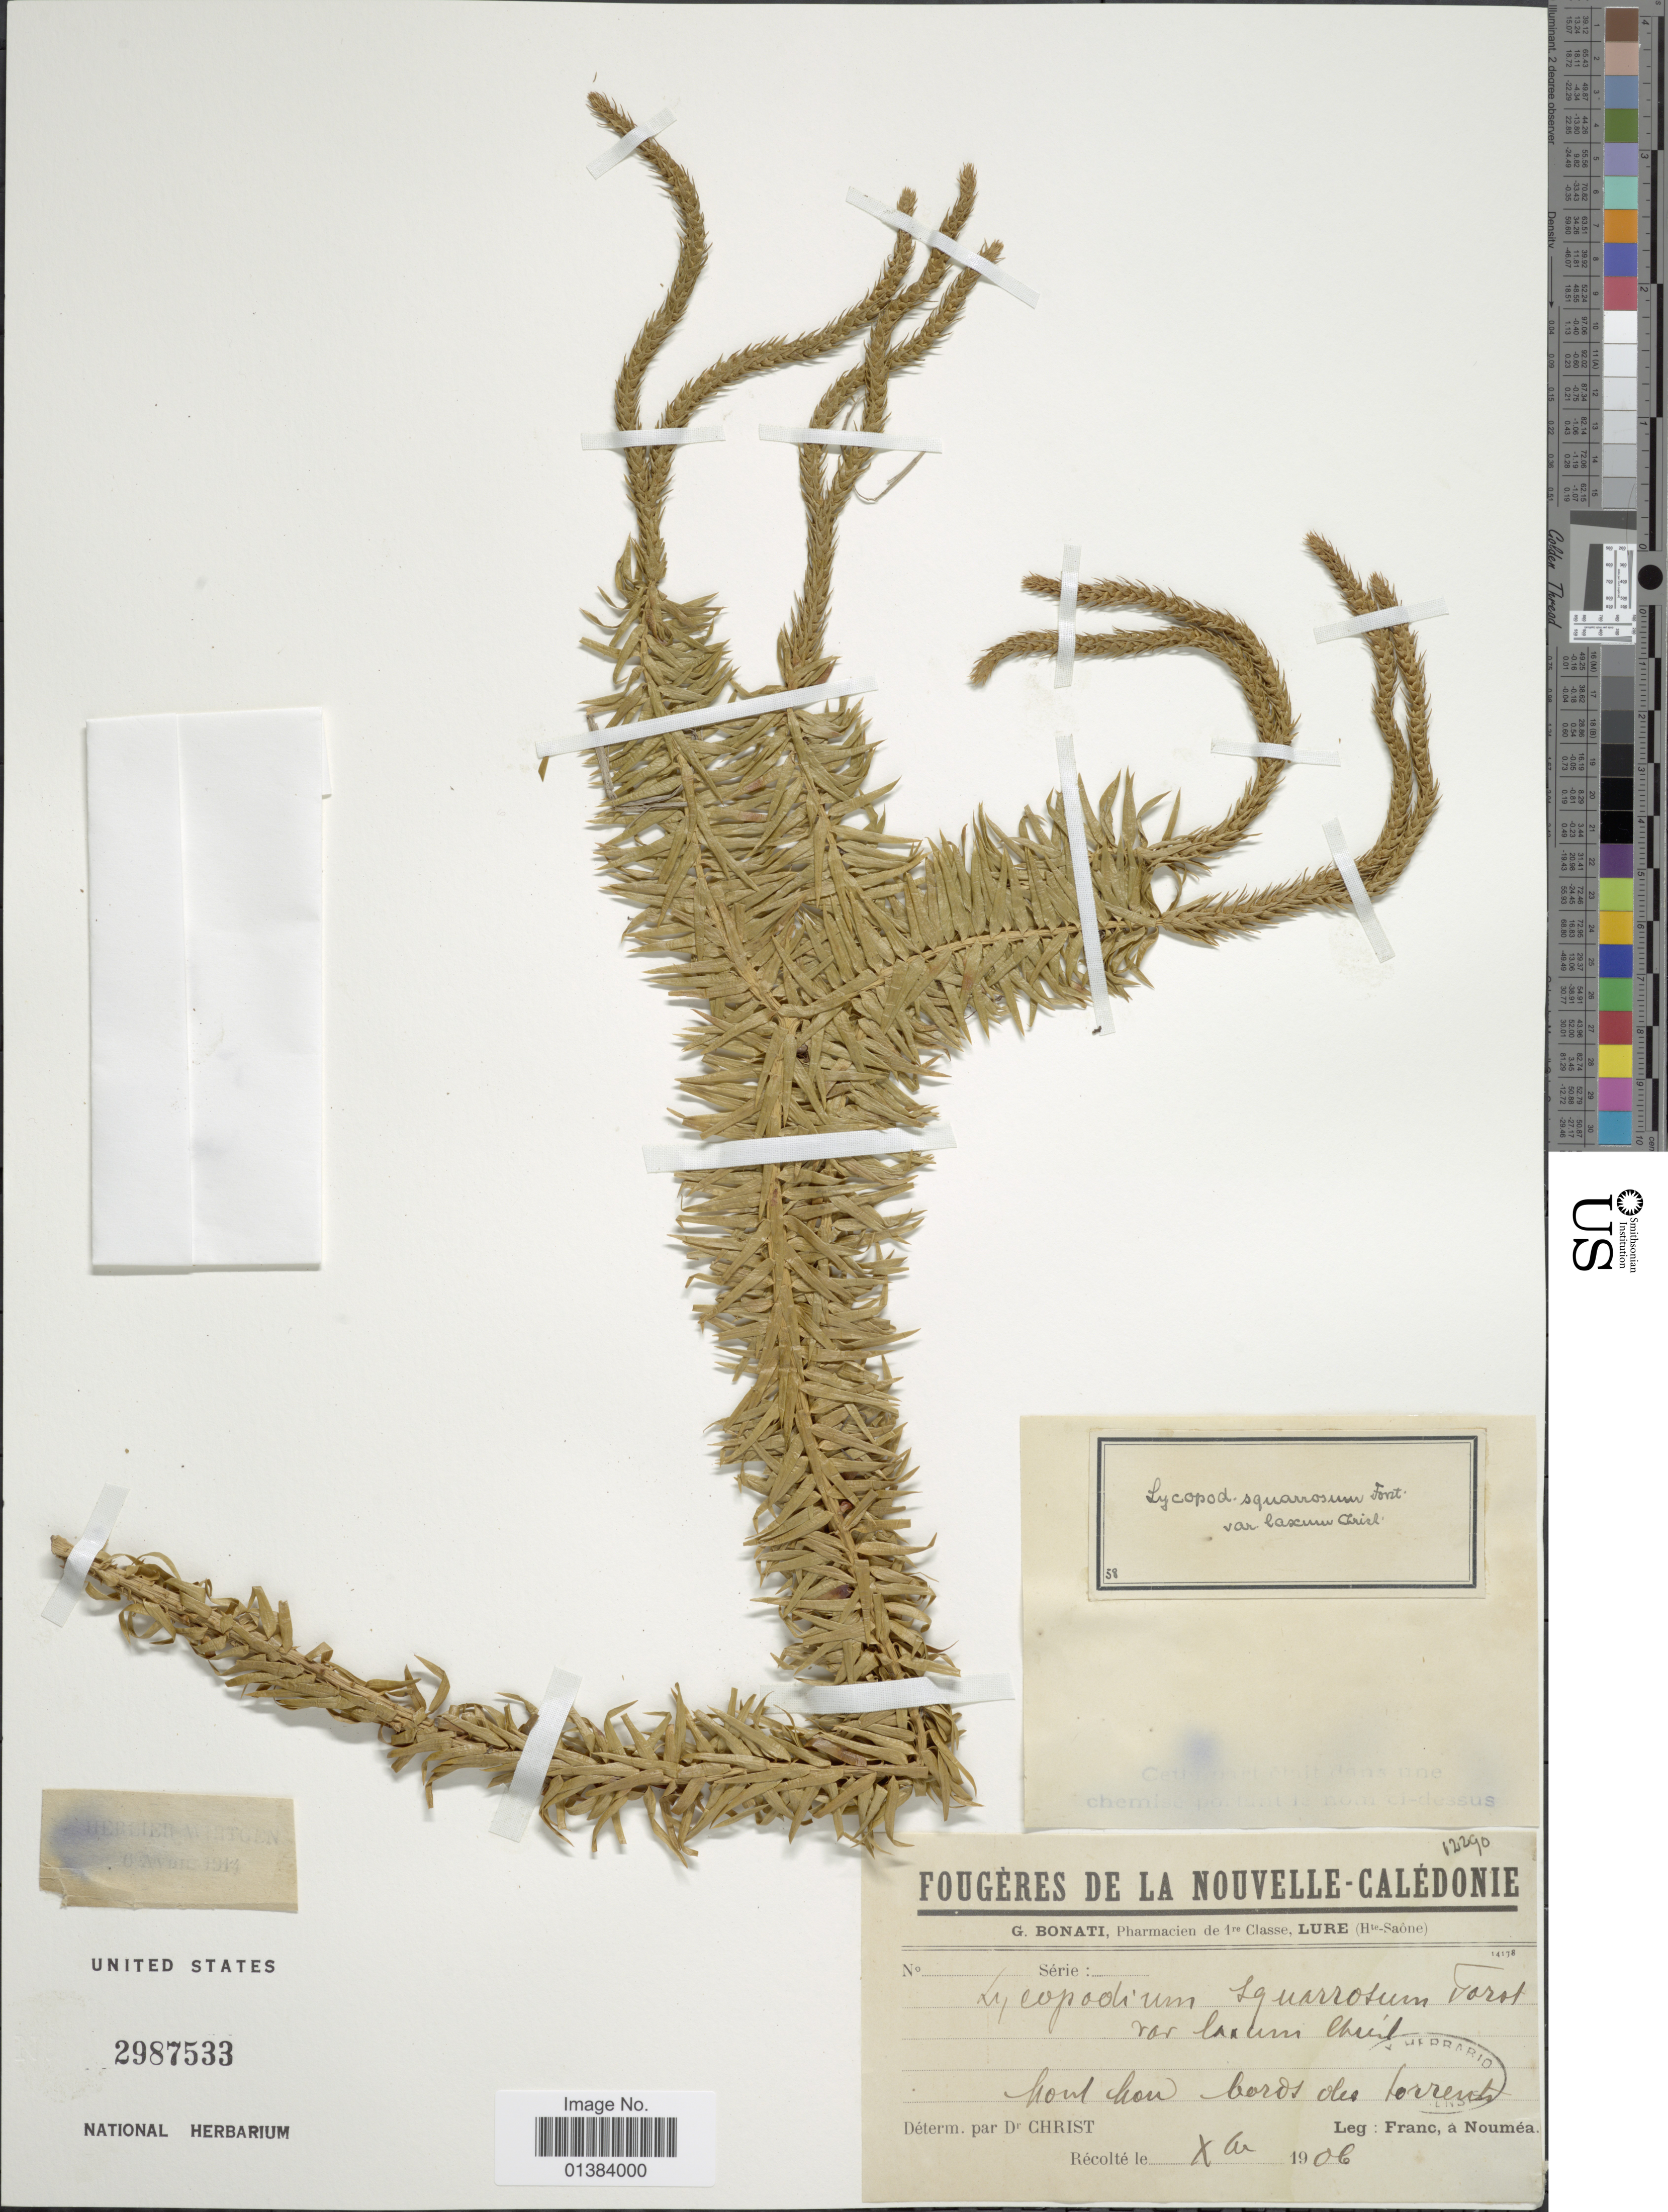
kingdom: Plantae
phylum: Tracheophyta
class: Lycopodiopsida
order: Lycopodiales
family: Lycopodiaceae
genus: Phlegmariurus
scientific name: Phlegmariurus nutans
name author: (Brack.) W.H. Wagner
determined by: Field, A. R.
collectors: Franc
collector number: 12290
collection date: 1906-12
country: New Caledonia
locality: hout hou [interpreted] bords des torrents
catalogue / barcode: US 2987533